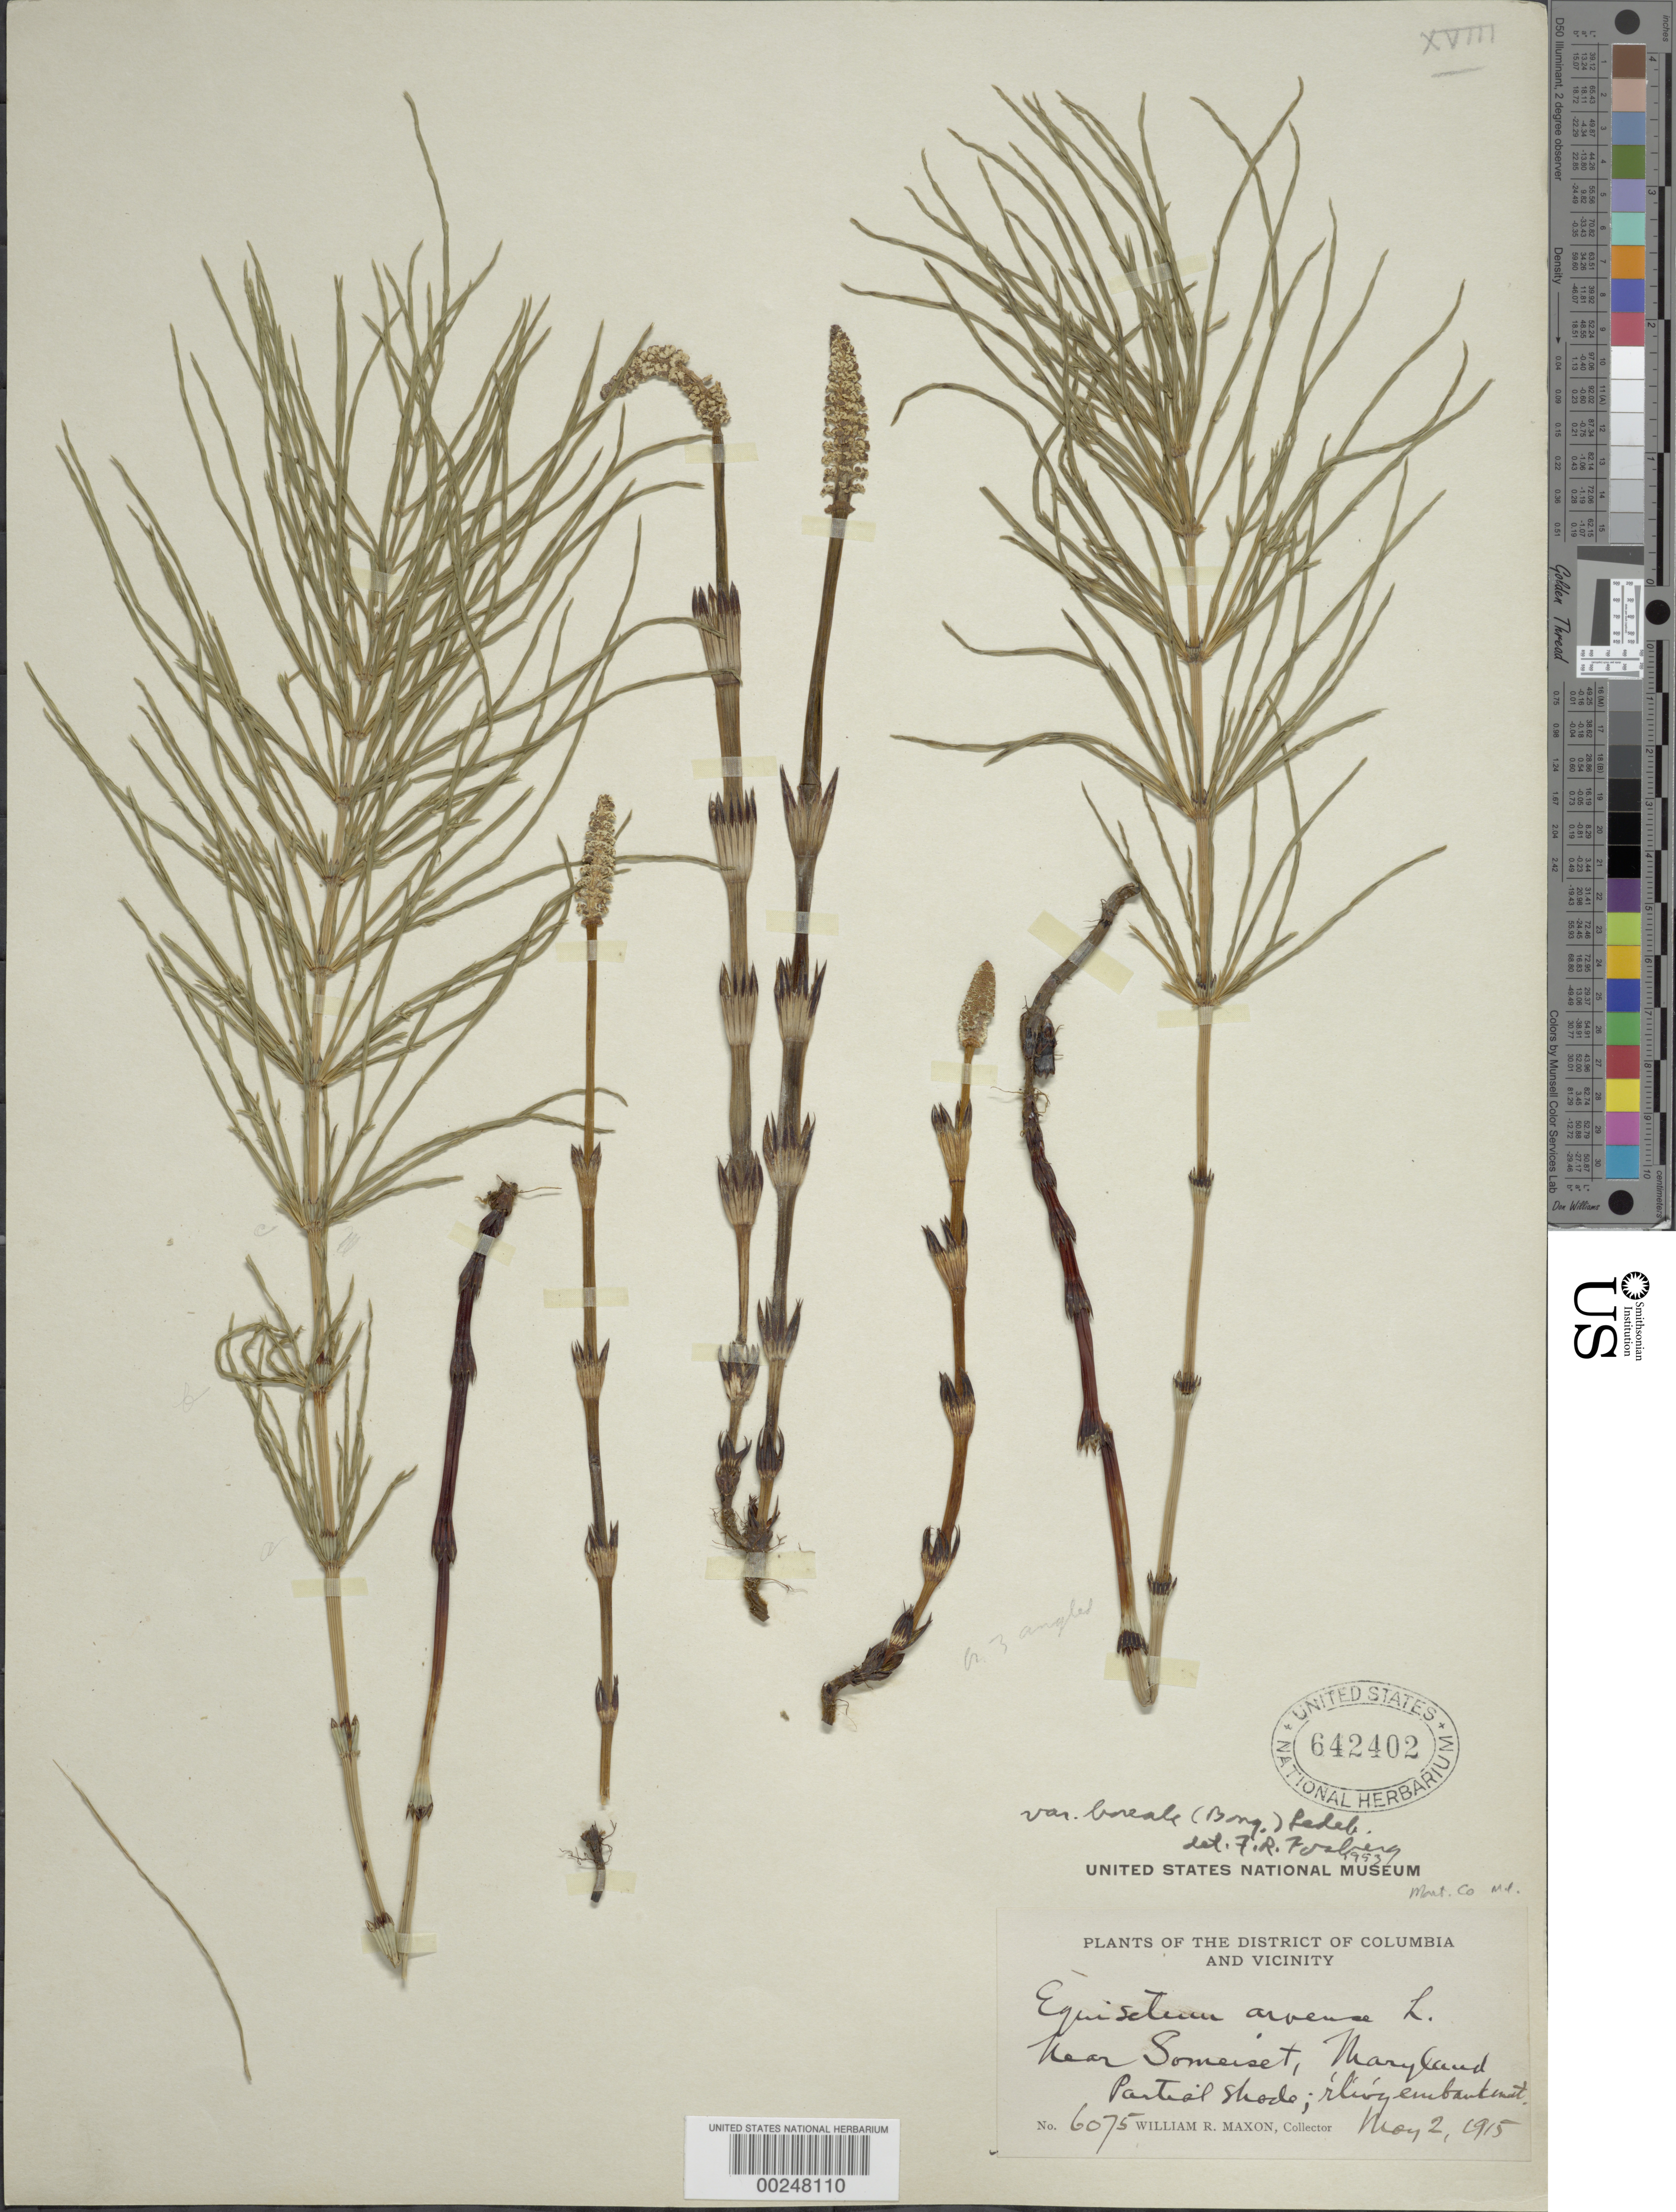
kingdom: Plantae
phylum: Tracheophyta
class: Polypodiopsida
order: Equisetales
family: Equisetaceae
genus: Equisetum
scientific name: Equisetum arvense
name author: L.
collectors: W. R. Maxon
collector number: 6075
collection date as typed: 02 May 1915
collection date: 1915-05-02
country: United States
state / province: Maryland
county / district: Montgomery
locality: Near Somerset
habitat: Partial shade river bank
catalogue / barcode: US 642402